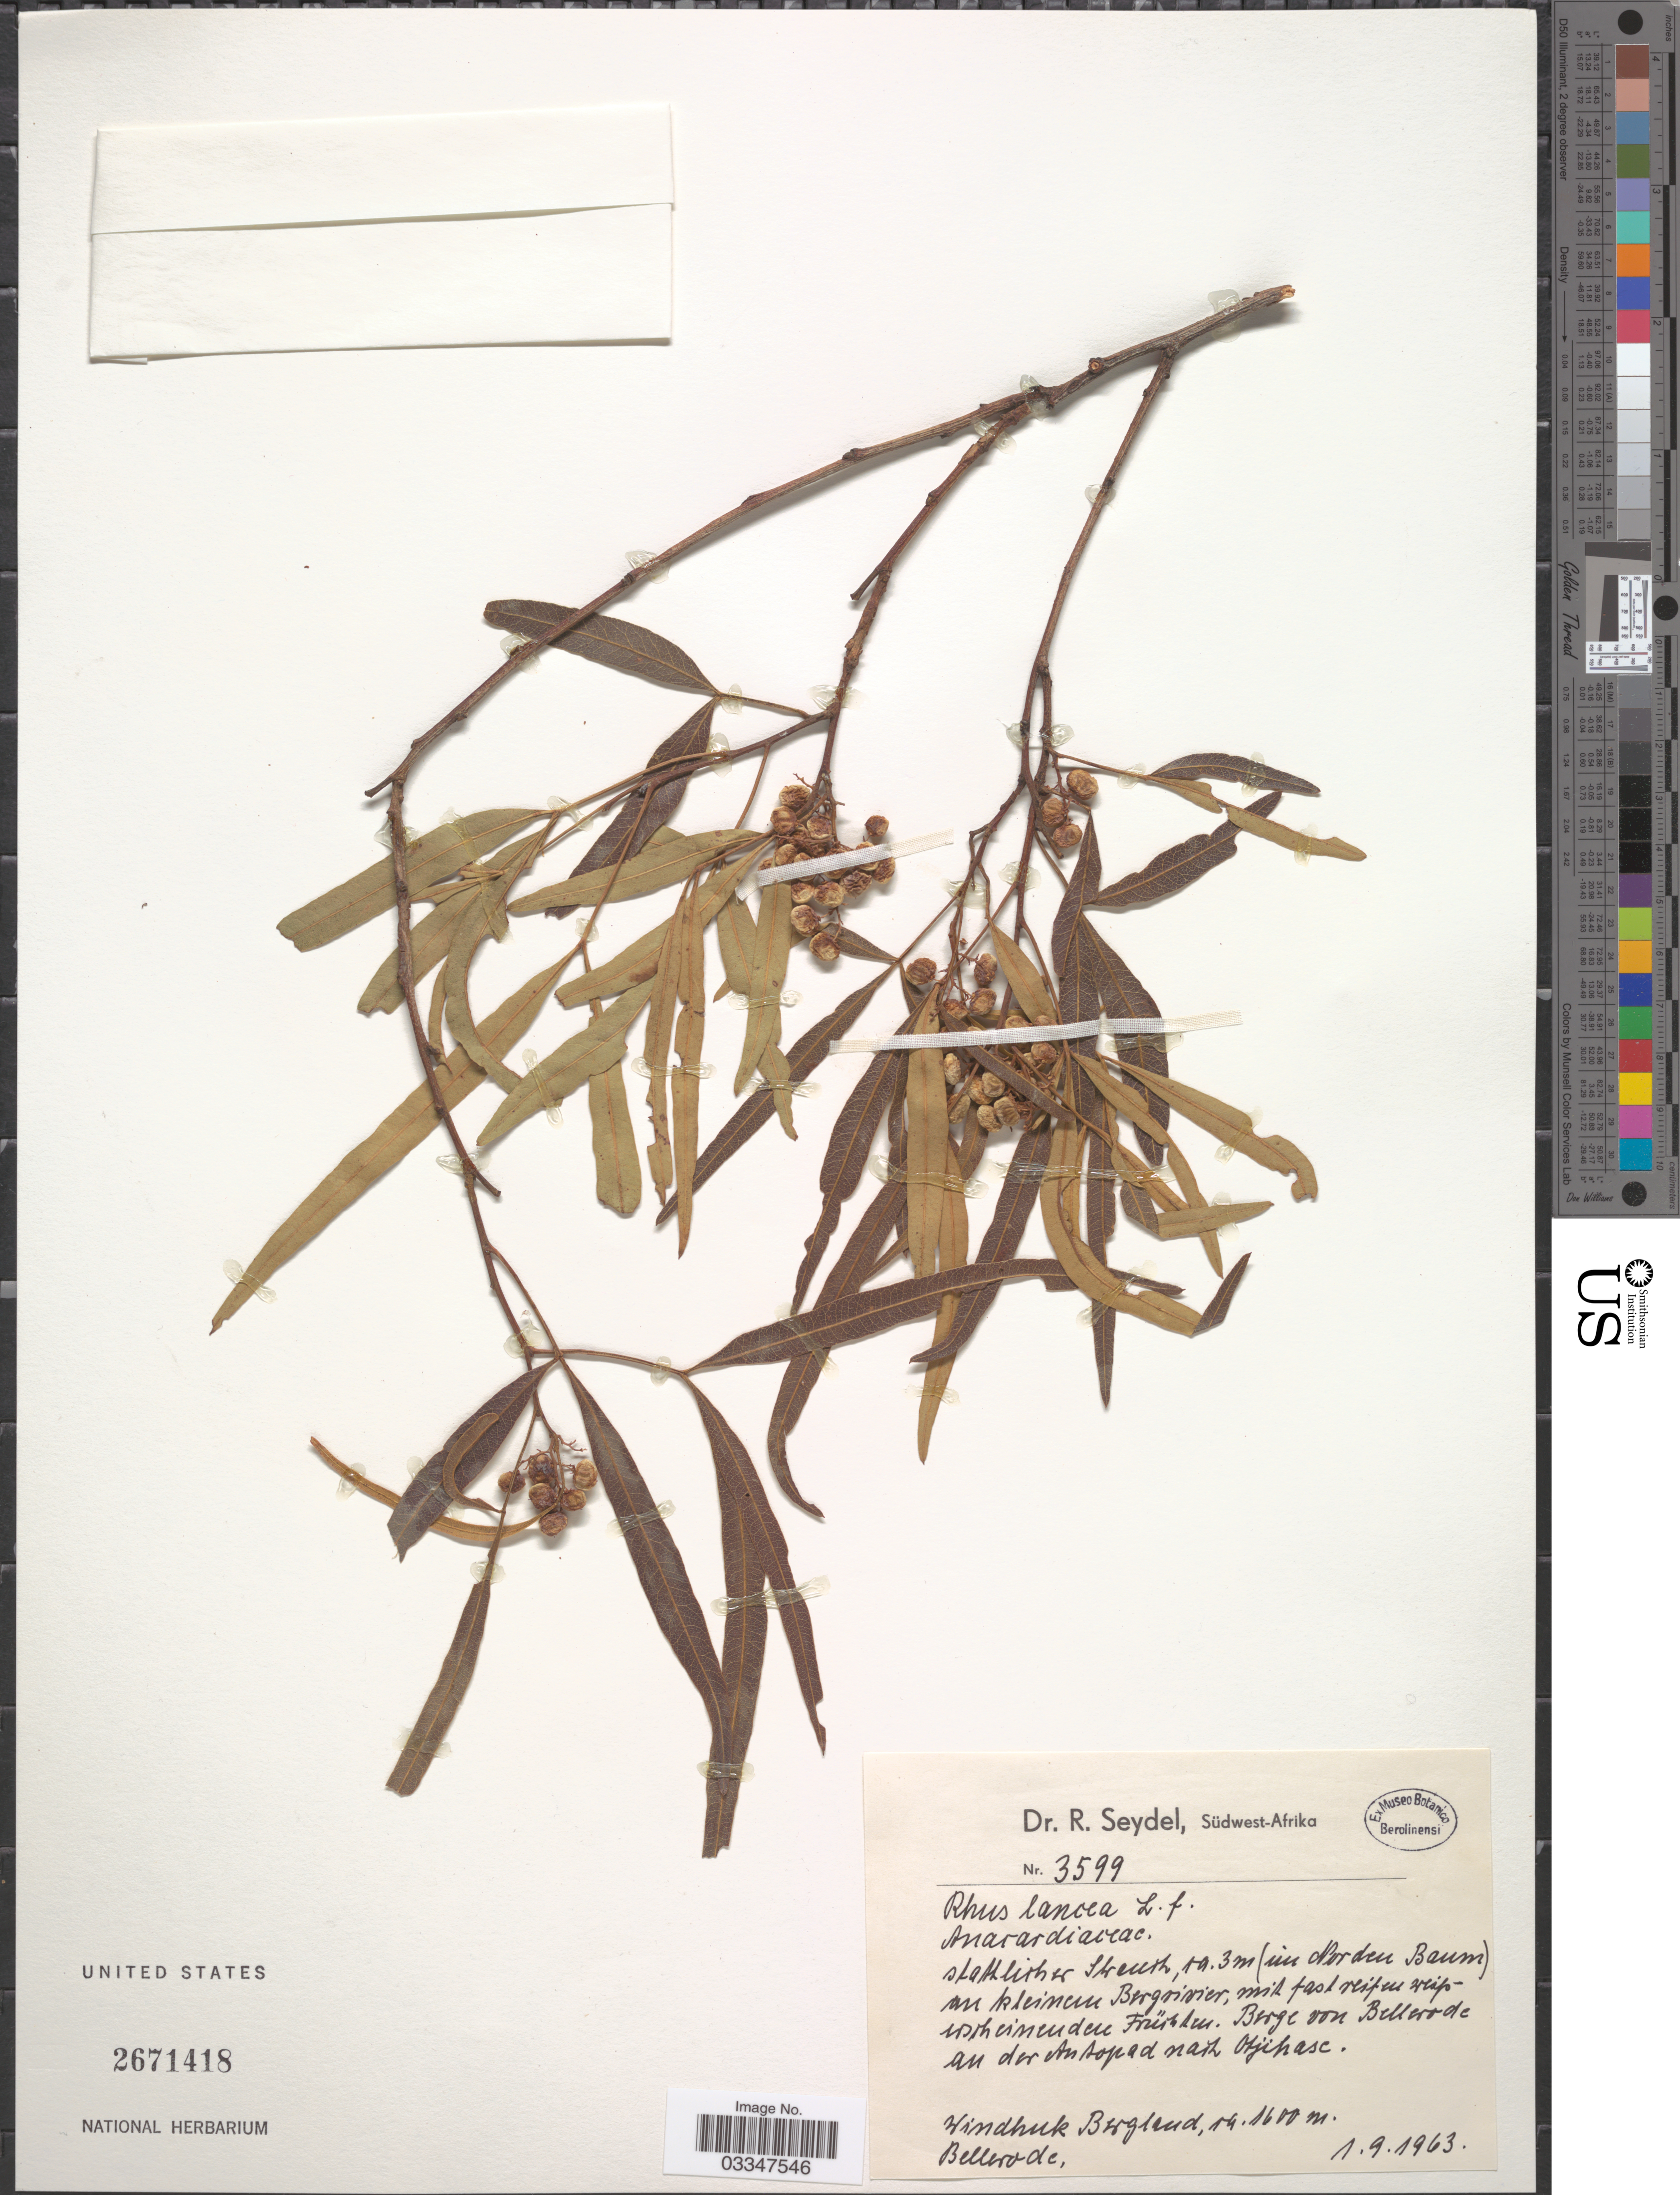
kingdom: Plantae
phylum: Tracheophyta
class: Magnoliopsida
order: Sapindales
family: Anacardiaceae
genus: Rhus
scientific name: Rhus lancea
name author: L. f.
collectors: R. Seydel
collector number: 3599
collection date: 1963-09-01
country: Namibia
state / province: Khomas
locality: Südwest-Afrika [Southwest Africa], Windhuk [Windhoek] Bergland, Bellerode.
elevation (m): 1600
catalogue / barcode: US 2671418